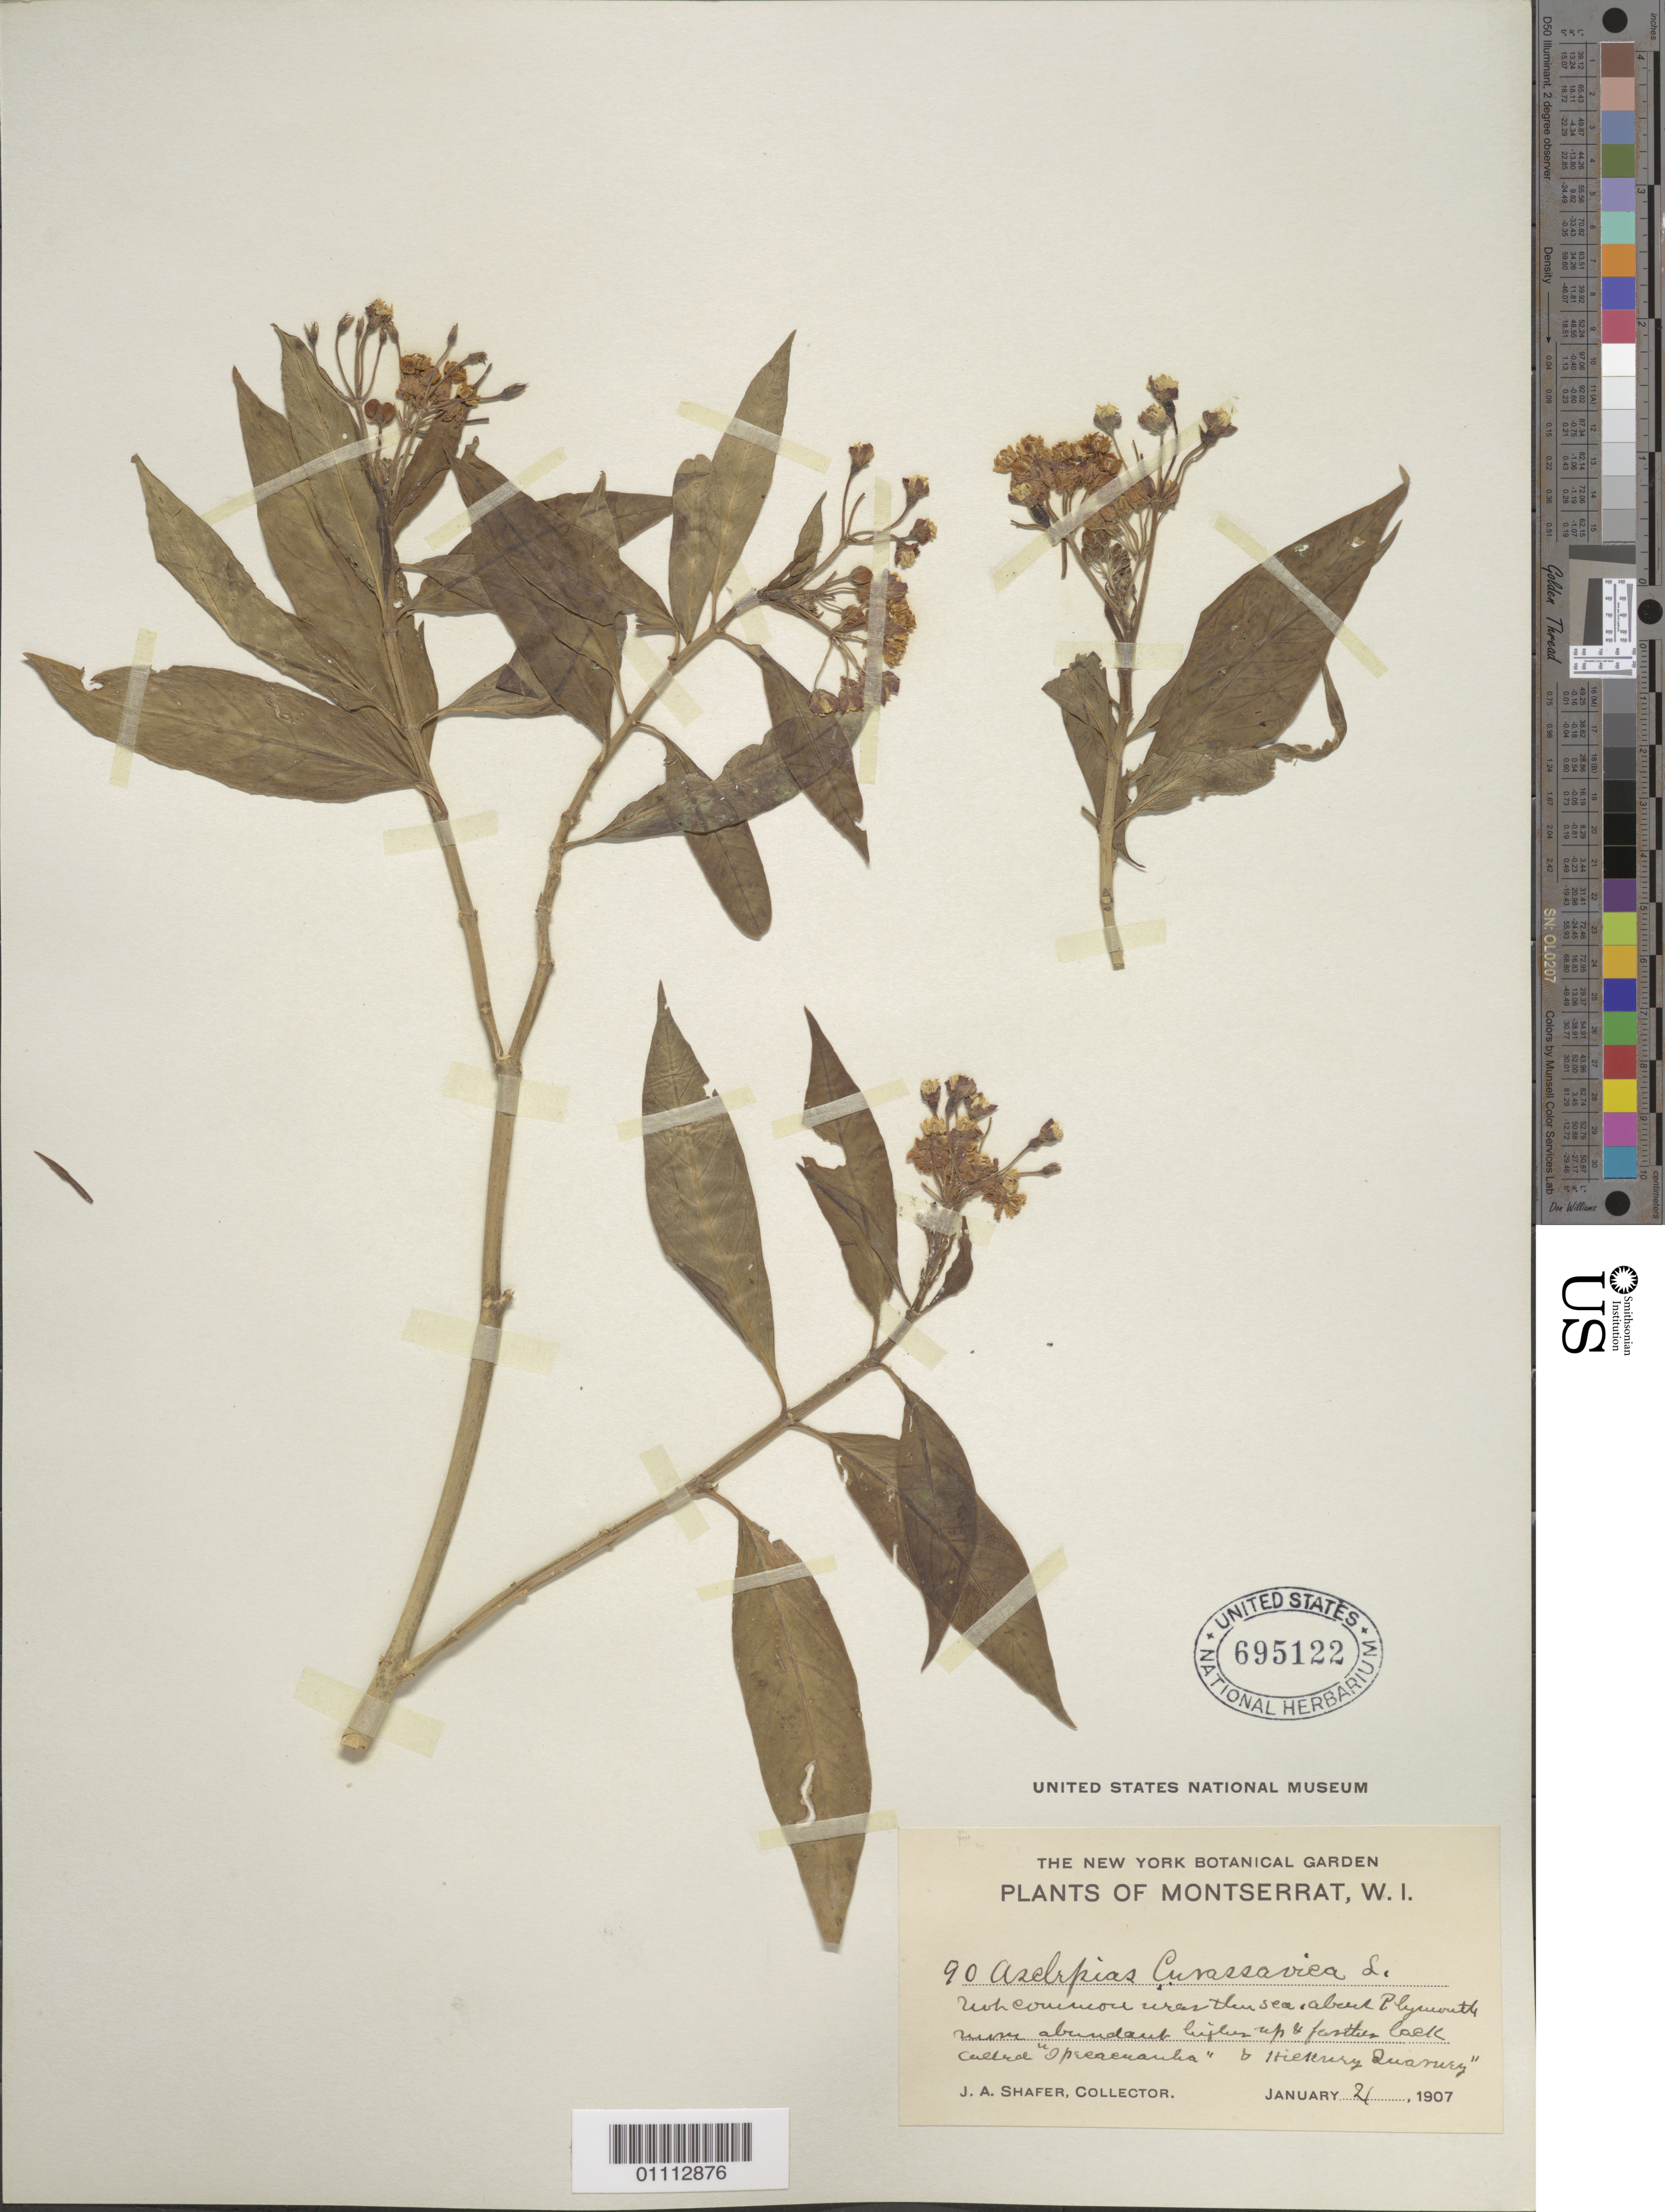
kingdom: Plantae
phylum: Tracheophyta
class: Magnoliopsida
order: Gentianales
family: Apocynaceae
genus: Asclepias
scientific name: Asclepias curassavica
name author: L.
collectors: J. A. Shafer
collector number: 90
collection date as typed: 21 Jan 1907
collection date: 1907-01-21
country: Montserrat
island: Montserrat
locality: Plymouth [illegible]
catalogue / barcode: US 695122